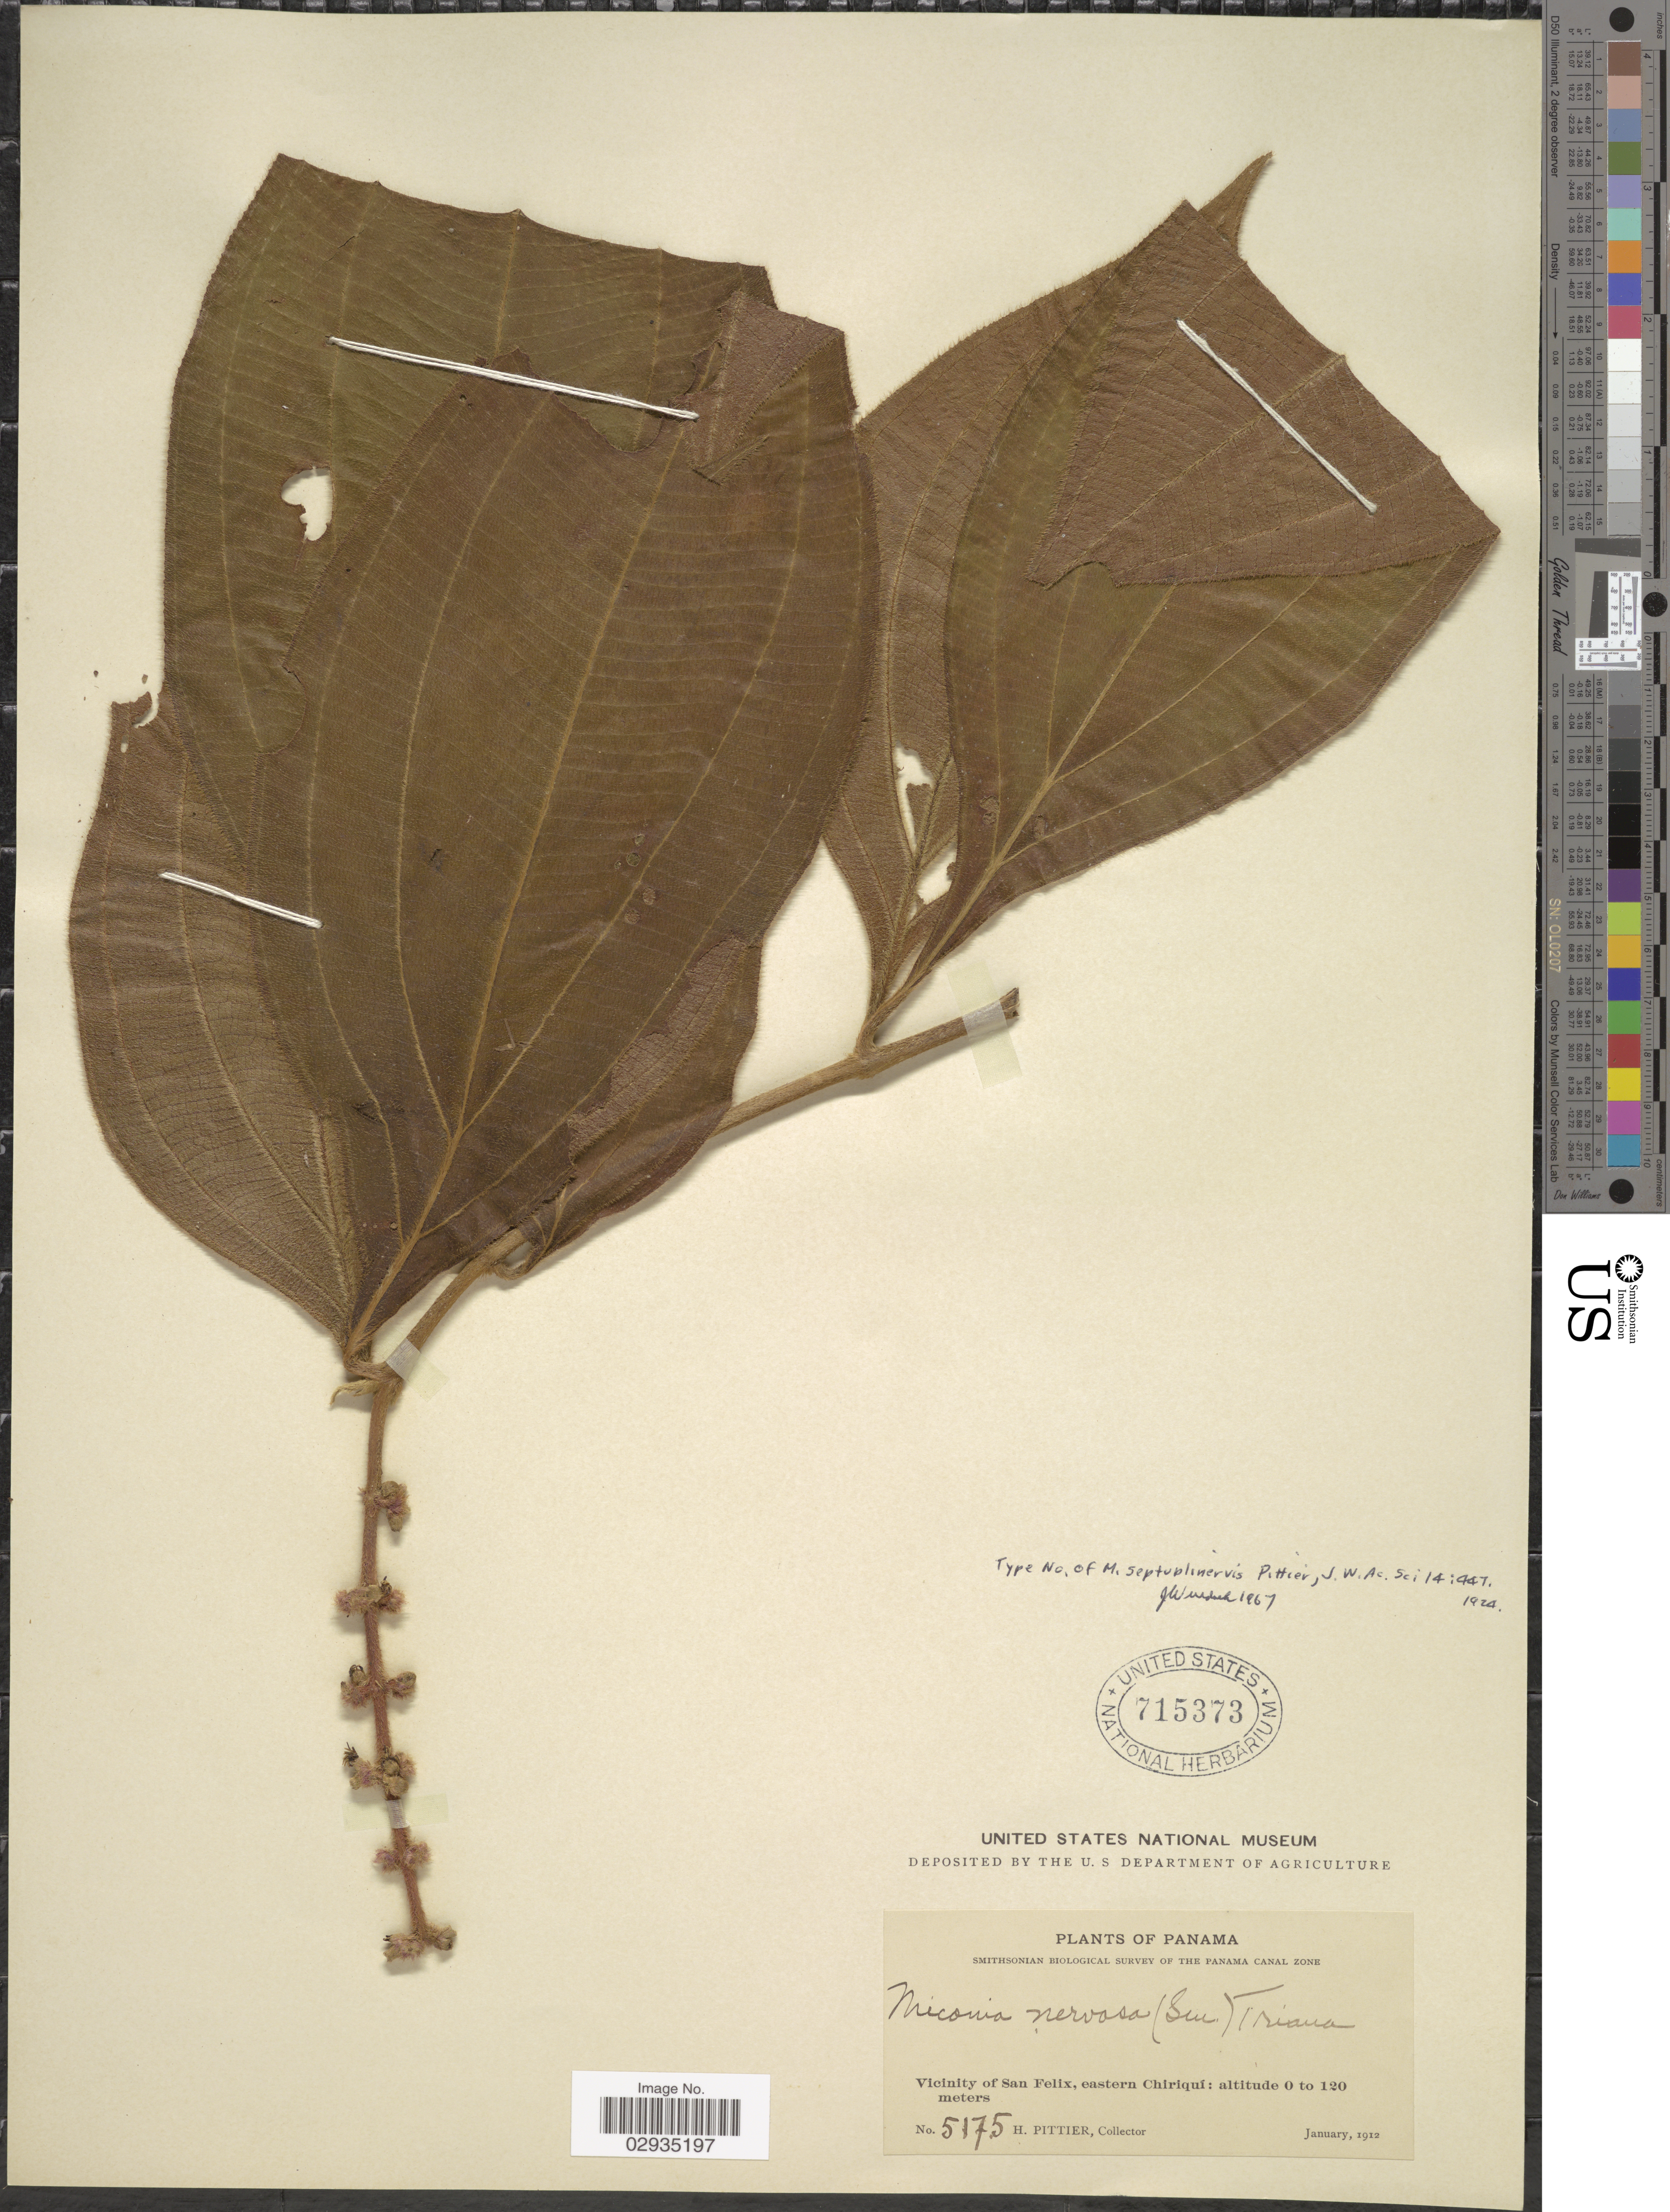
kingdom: Plantae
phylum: Tracheophyta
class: Magnoliopsida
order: Myrtales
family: Melastomataceae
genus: Miconia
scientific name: Miconia nervosa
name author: (Sm.) Triana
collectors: H. F. Pittier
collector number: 5175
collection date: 1912-01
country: Panama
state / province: Chiriqui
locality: Vicinity of San Felix, eastern Chiriquí, Panama Canal Zone.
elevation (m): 0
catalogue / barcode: US 715373